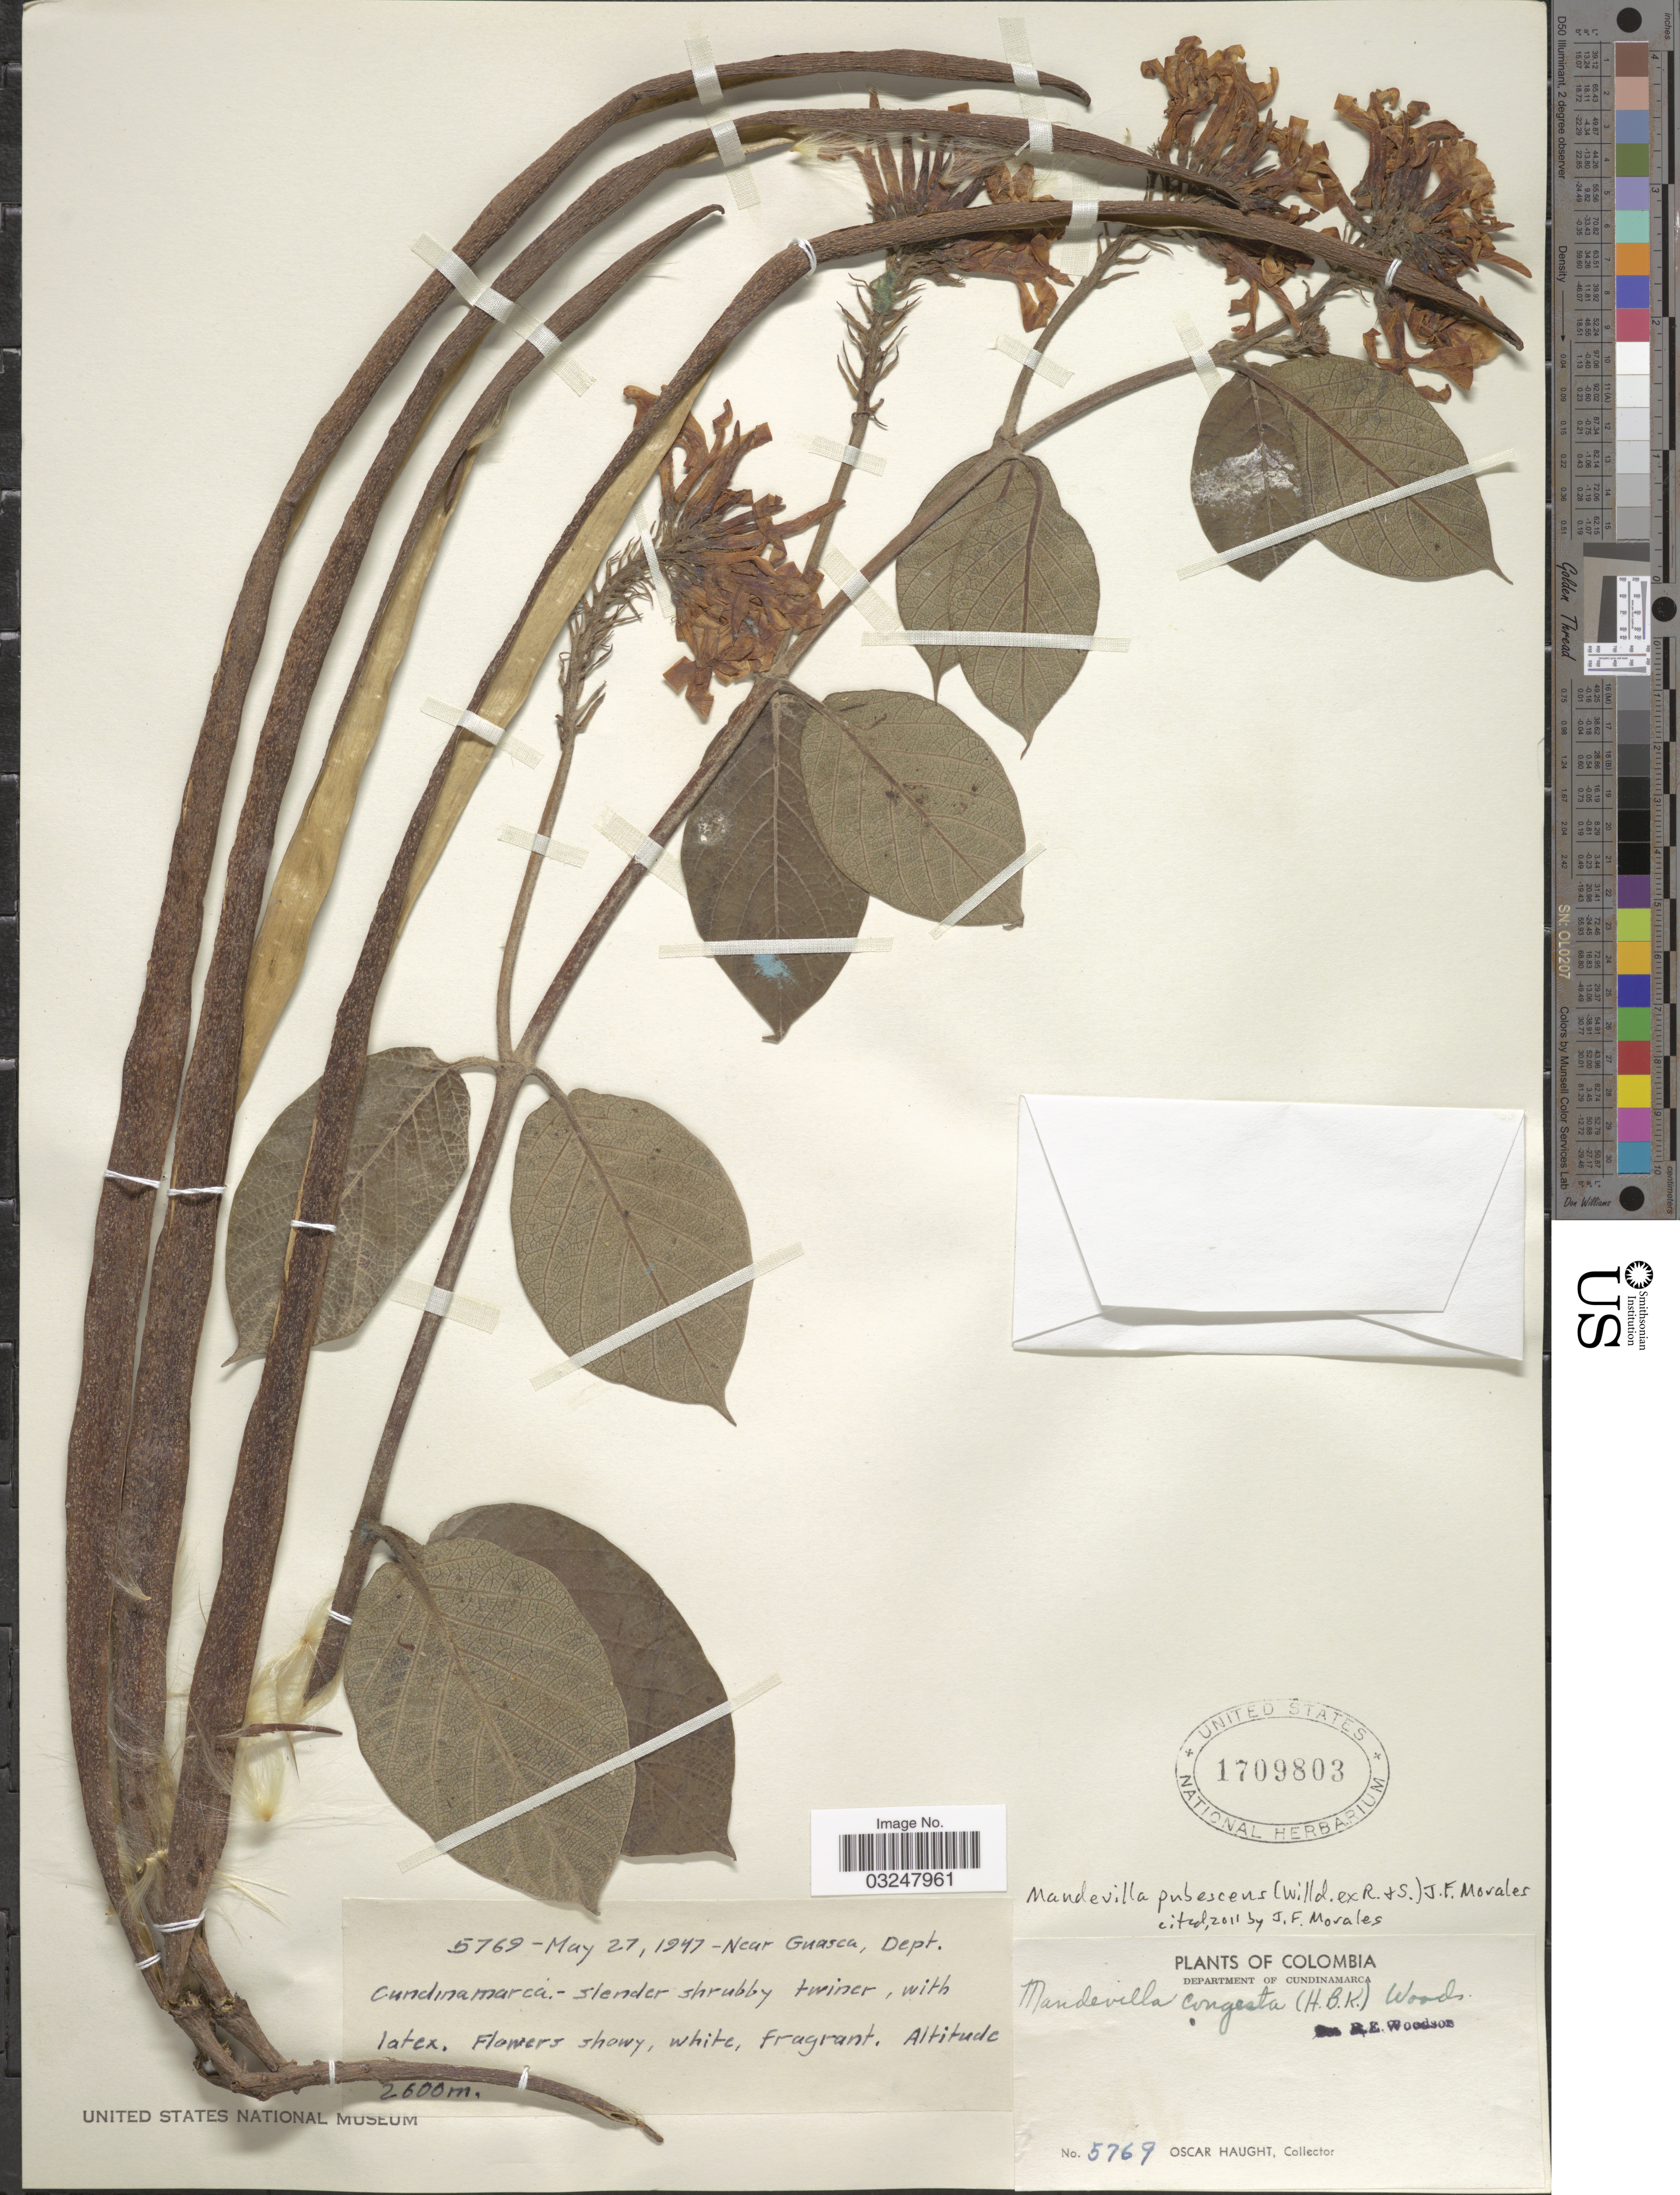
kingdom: Plantae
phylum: Tracheophyta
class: Magnoliopsida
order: Gentianales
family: Apocynaceae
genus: Mandevilla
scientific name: Mandevilla pubescens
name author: (Willd. ex Roem. & Schult.) J.F. Morales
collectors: O. Haught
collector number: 5769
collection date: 1947-05-27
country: Colombia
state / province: Cundinamarca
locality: Near Guasca, Department of Cundinamarca.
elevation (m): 2600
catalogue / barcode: US 1709803